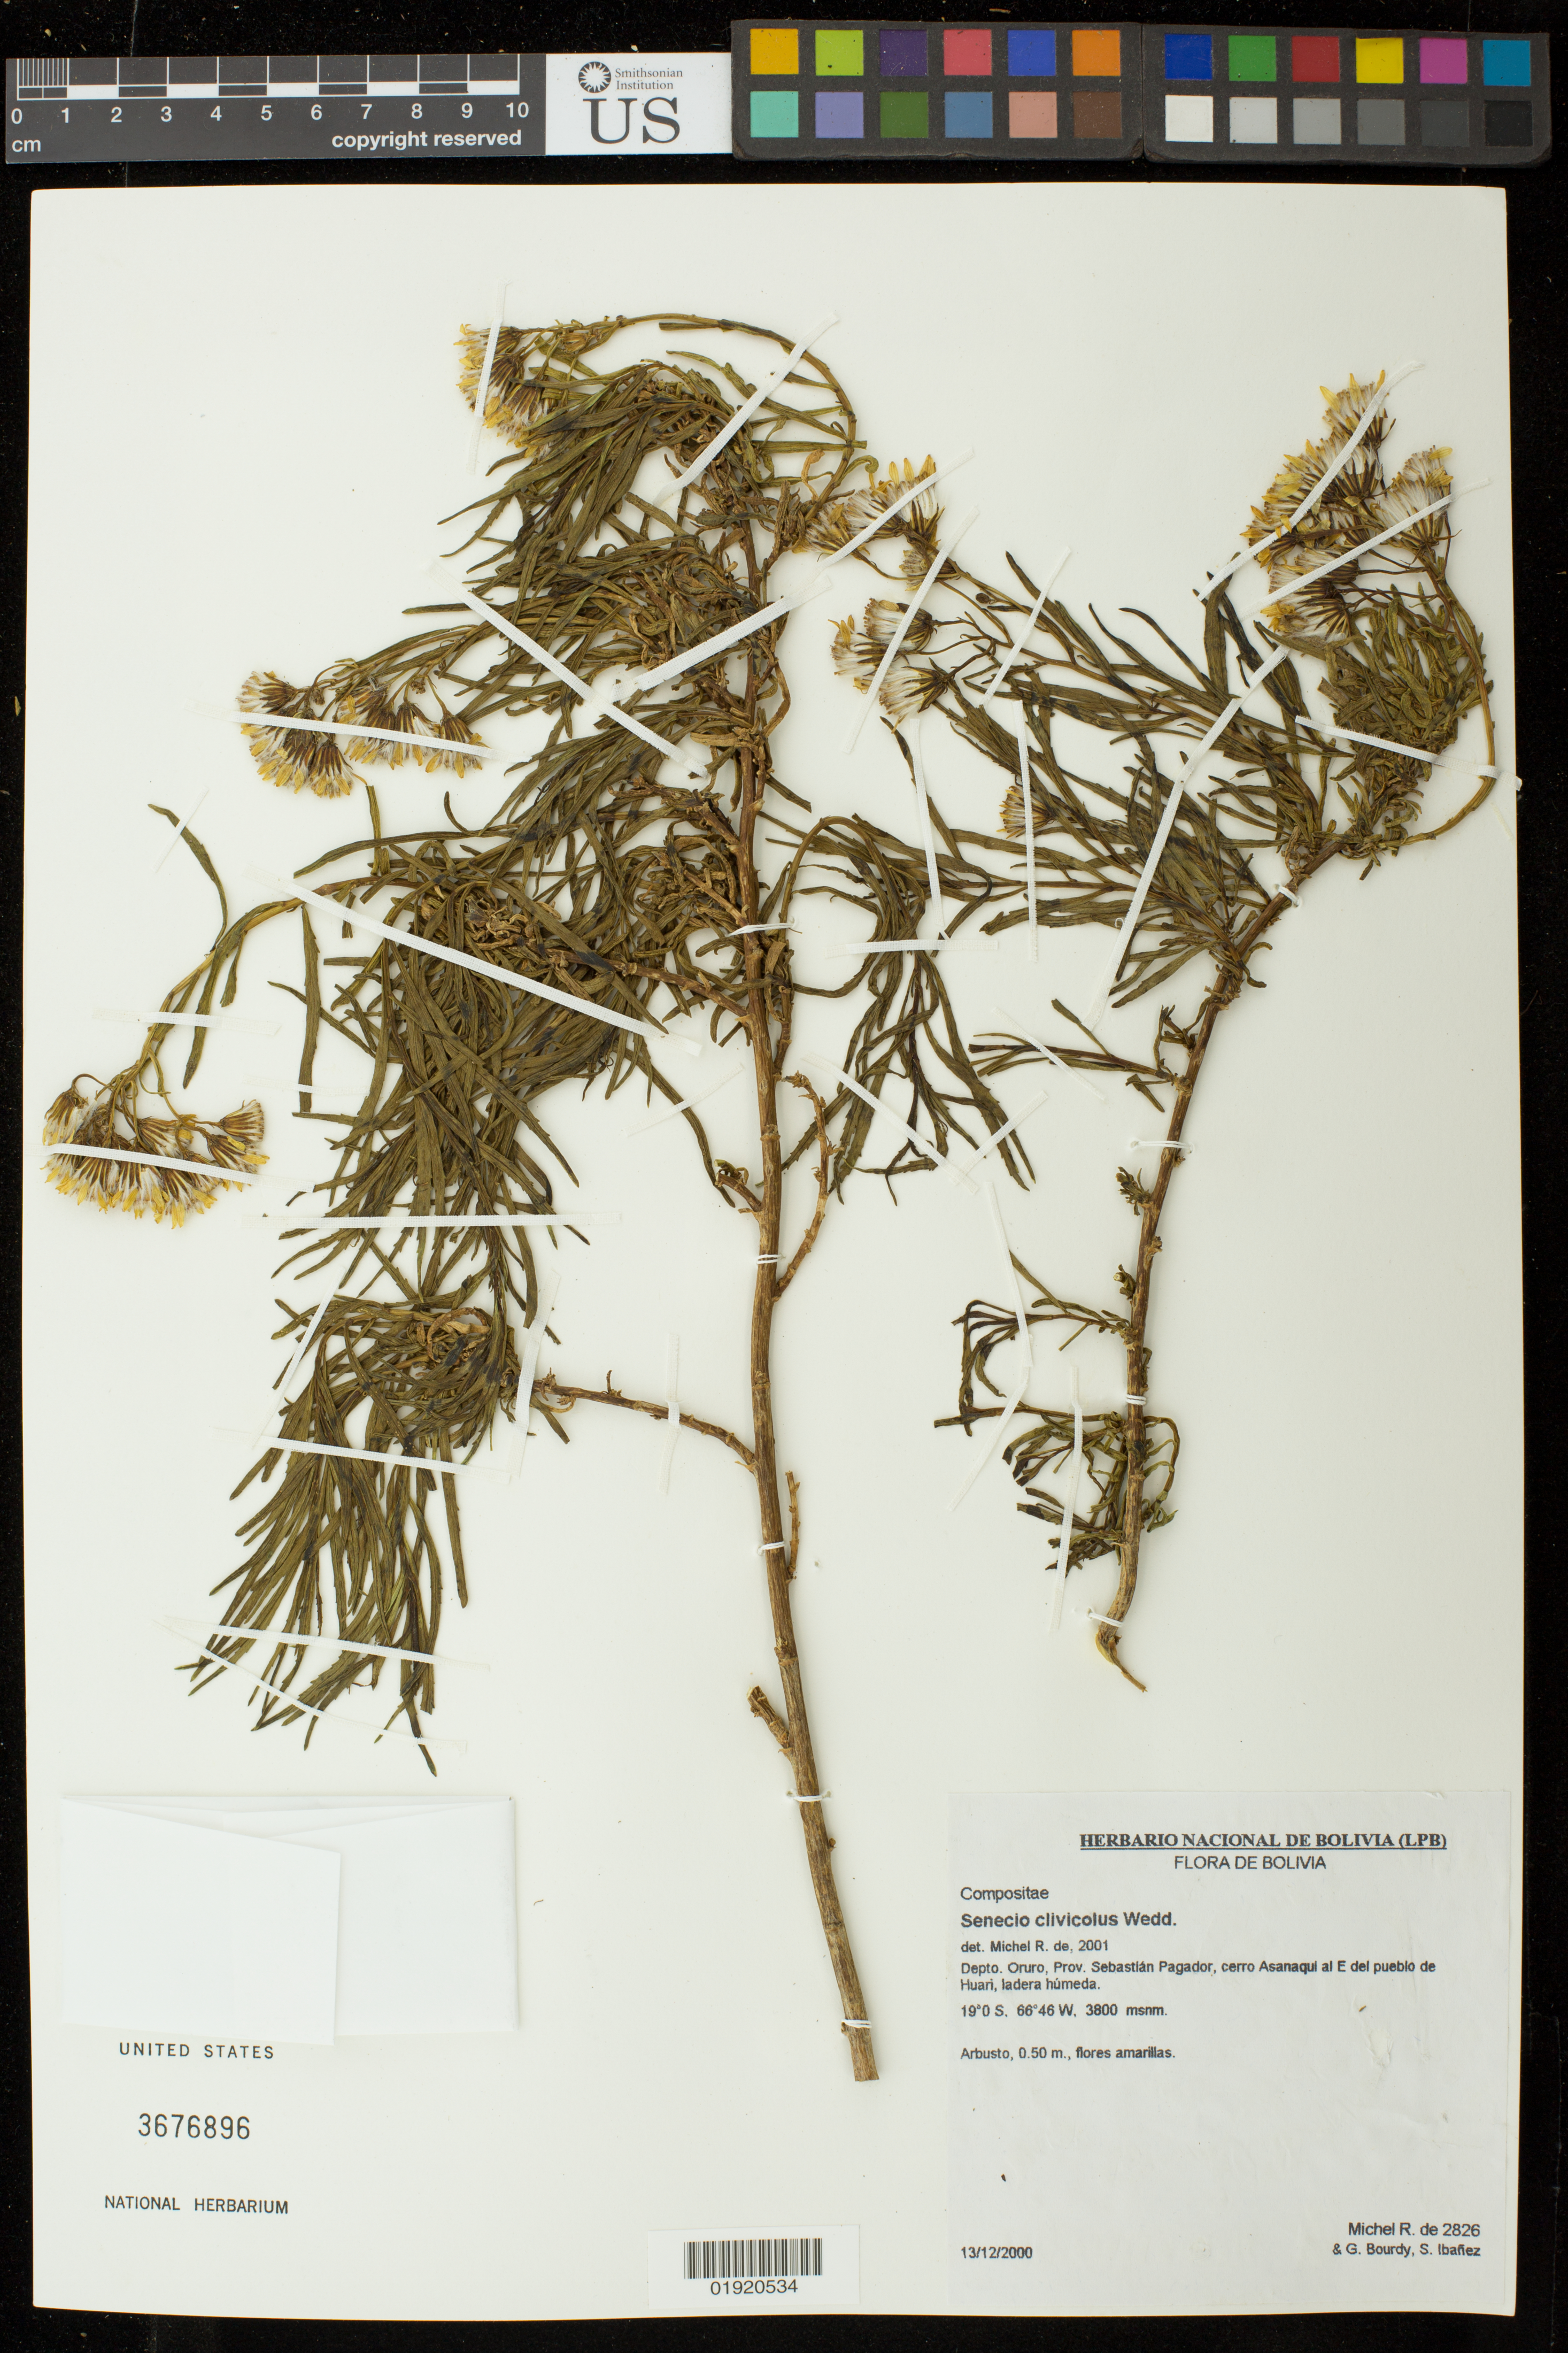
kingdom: Plantae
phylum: Tracheophyta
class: Magnoliopsida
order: Asterales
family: Asteraceae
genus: Senecio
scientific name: Senecio clivicola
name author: Wedd.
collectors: R. d. Michel, G. Bourdy & S. Ibanez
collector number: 2826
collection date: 2000-12-13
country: Bolivia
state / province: Oruro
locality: Oruro, Prov. Sebstian Pagador.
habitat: Cerro Asanqui al E del pueblo de Huari, ladera humeda.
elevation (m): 3800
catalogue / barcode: US 3676896